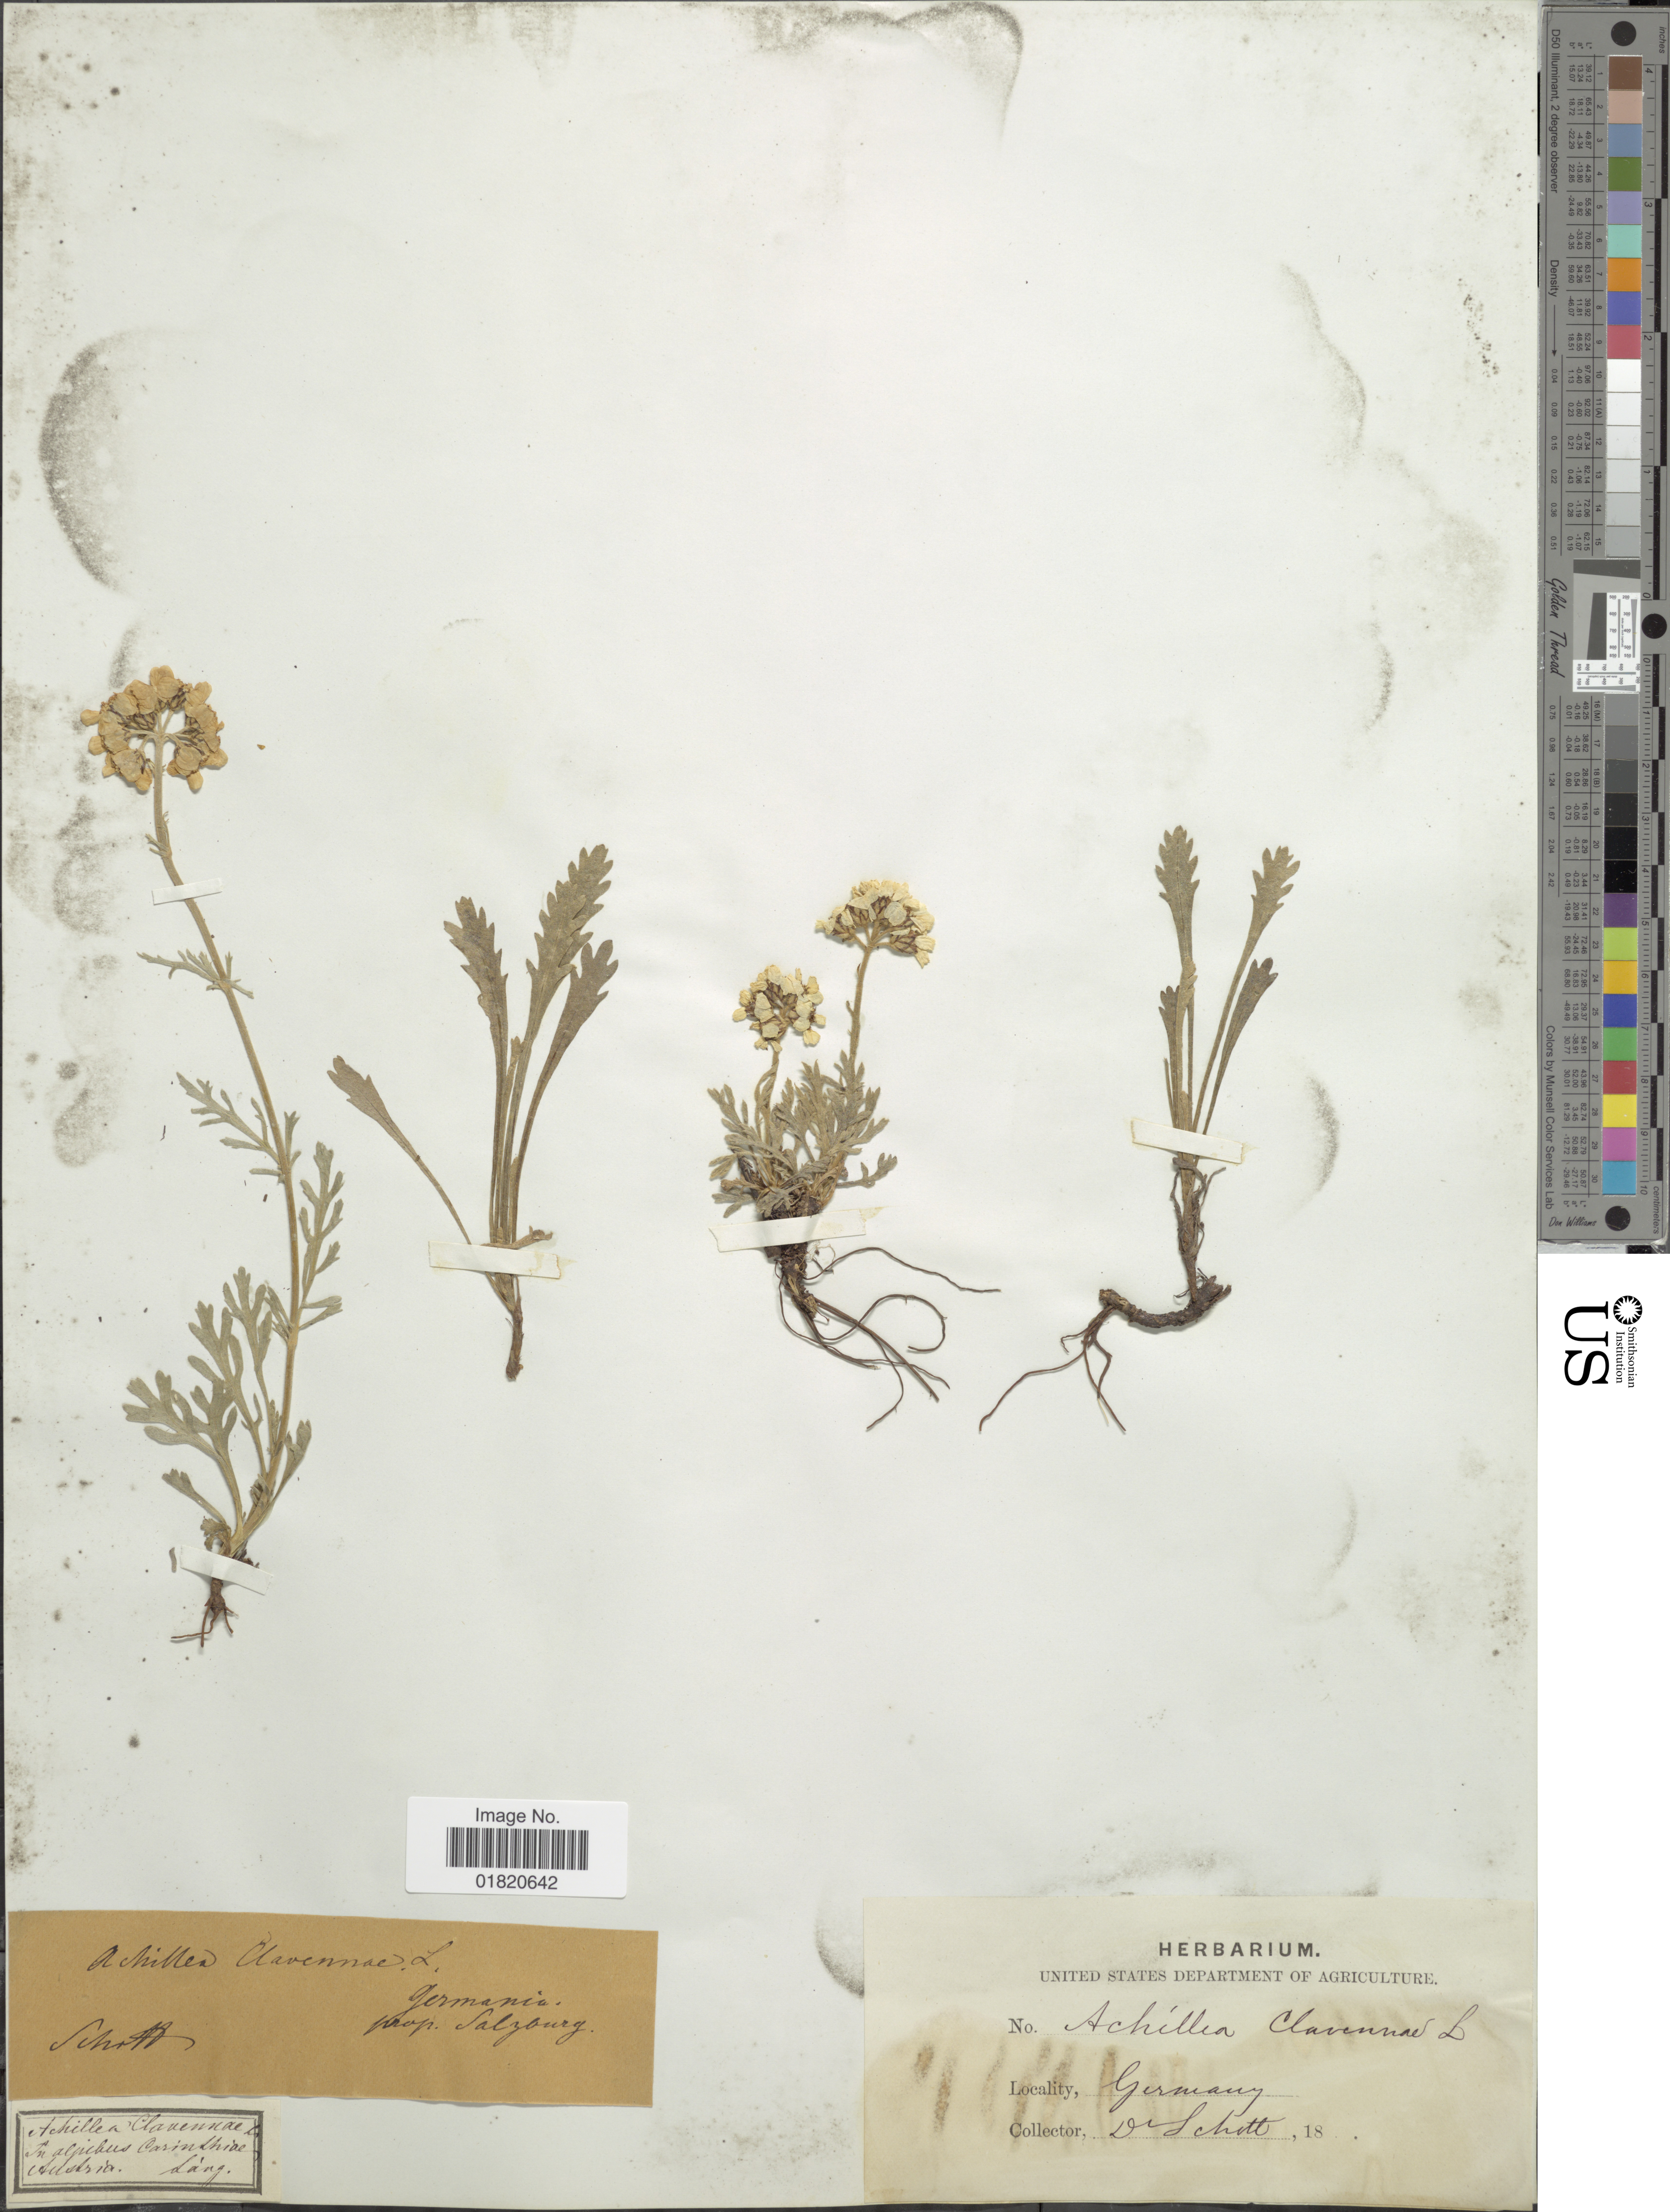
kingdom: Plantae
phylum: Tracheophyta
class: Magnoliopsida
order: Asterales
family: Asteraceae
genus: Achillea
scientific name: Achillea clavennae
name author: L.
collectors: Schott, --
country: Austria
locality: In alpibus Carinthiae. Prop. Salzburg, Germania.